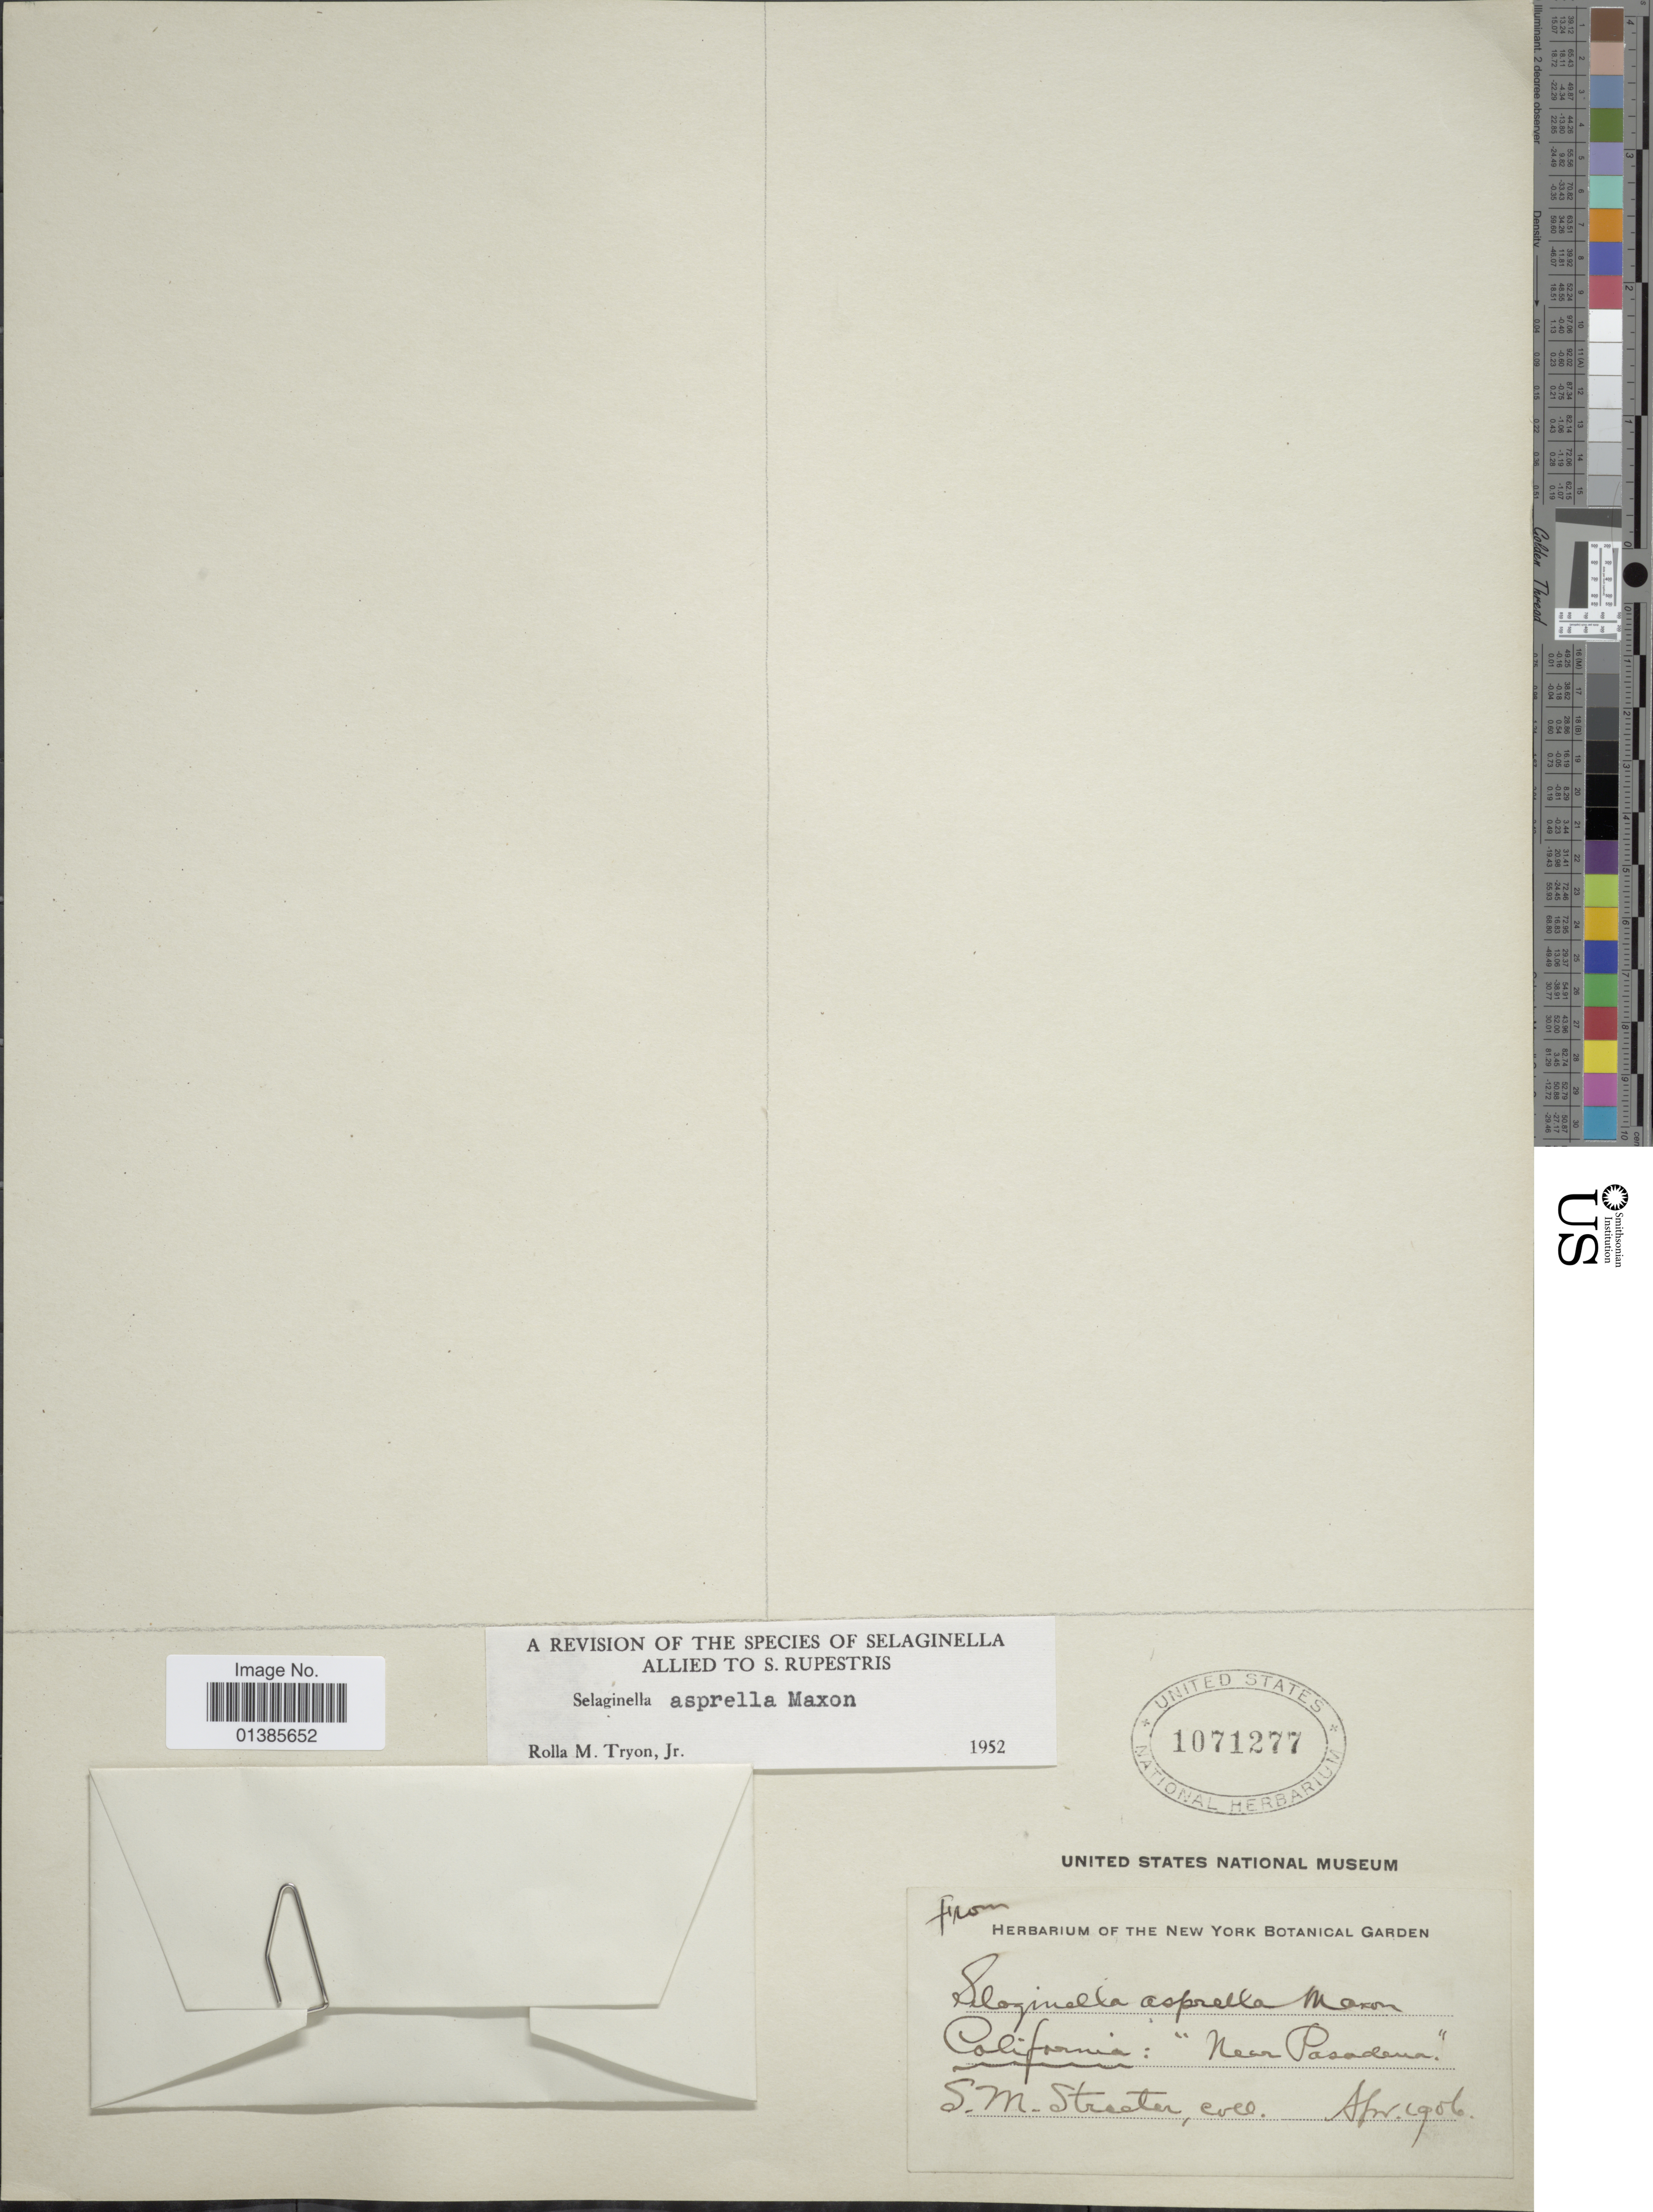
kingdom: Plantae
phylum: Tracheophyta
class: Lycopodiopsida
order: Selaginellales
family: Selaginellaceae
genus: Selaginella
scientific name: Selaginella asprella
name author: Maxon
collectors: S. Streeter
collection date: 1906-04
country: United States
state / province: California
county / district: Los Angeles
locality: Near Pasadena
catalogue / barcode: US 1071277